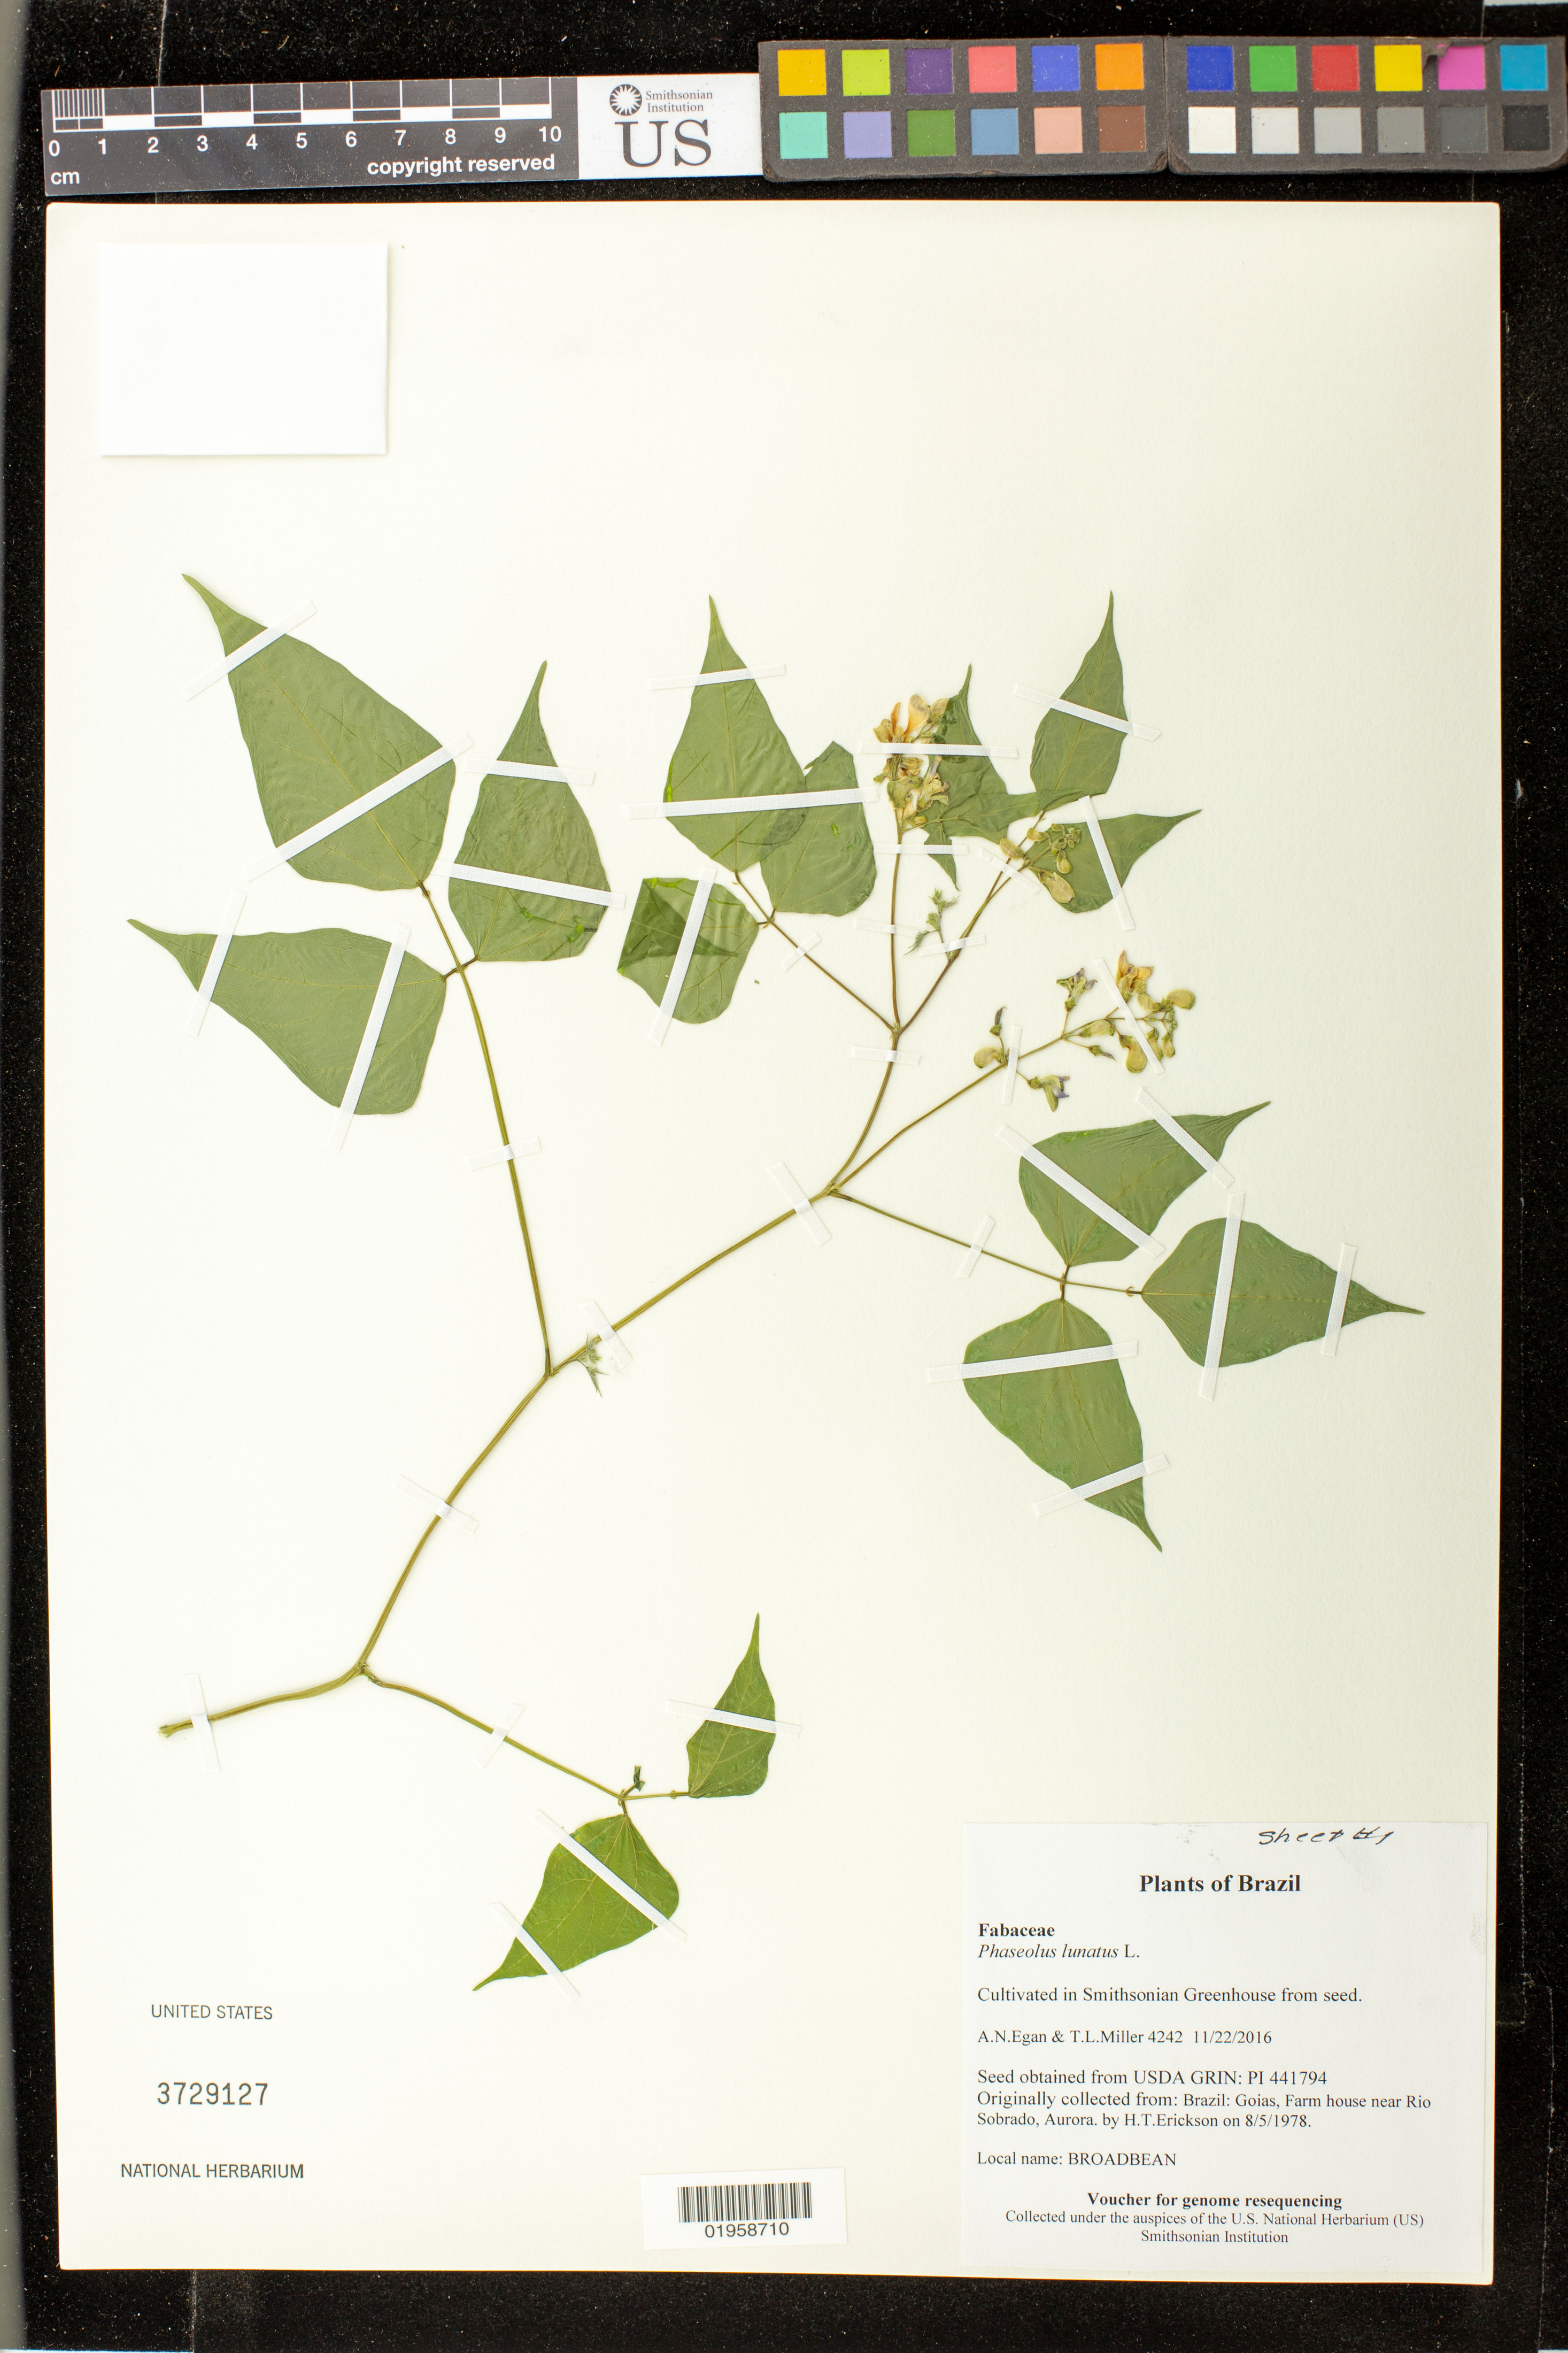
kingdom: Plantae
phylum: Tracheophyta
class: Magnoliopsida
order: Fabales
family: Fabaceae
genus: Phaseolus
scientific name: Phaseolus lunatus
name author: L.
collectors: A. N. Egan & T. L. Miller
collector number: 4242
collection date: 2016-11-22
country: United States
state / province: Maryland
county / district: Prince George's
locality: Smithsonian's Museum Support Ctr; 4210 Suitland Pkwy., NMNH Botany Research Greenhouses. Suitland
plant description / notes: Originally collected in Brazil, Goias, Farm house near Rio Sobrado, Aurora, on 1978-08-05. H.T.Erickson (collector); Grown from seed acquired from the USDA's GRIN seed bank.; Broadbean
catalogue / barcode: US 3729127